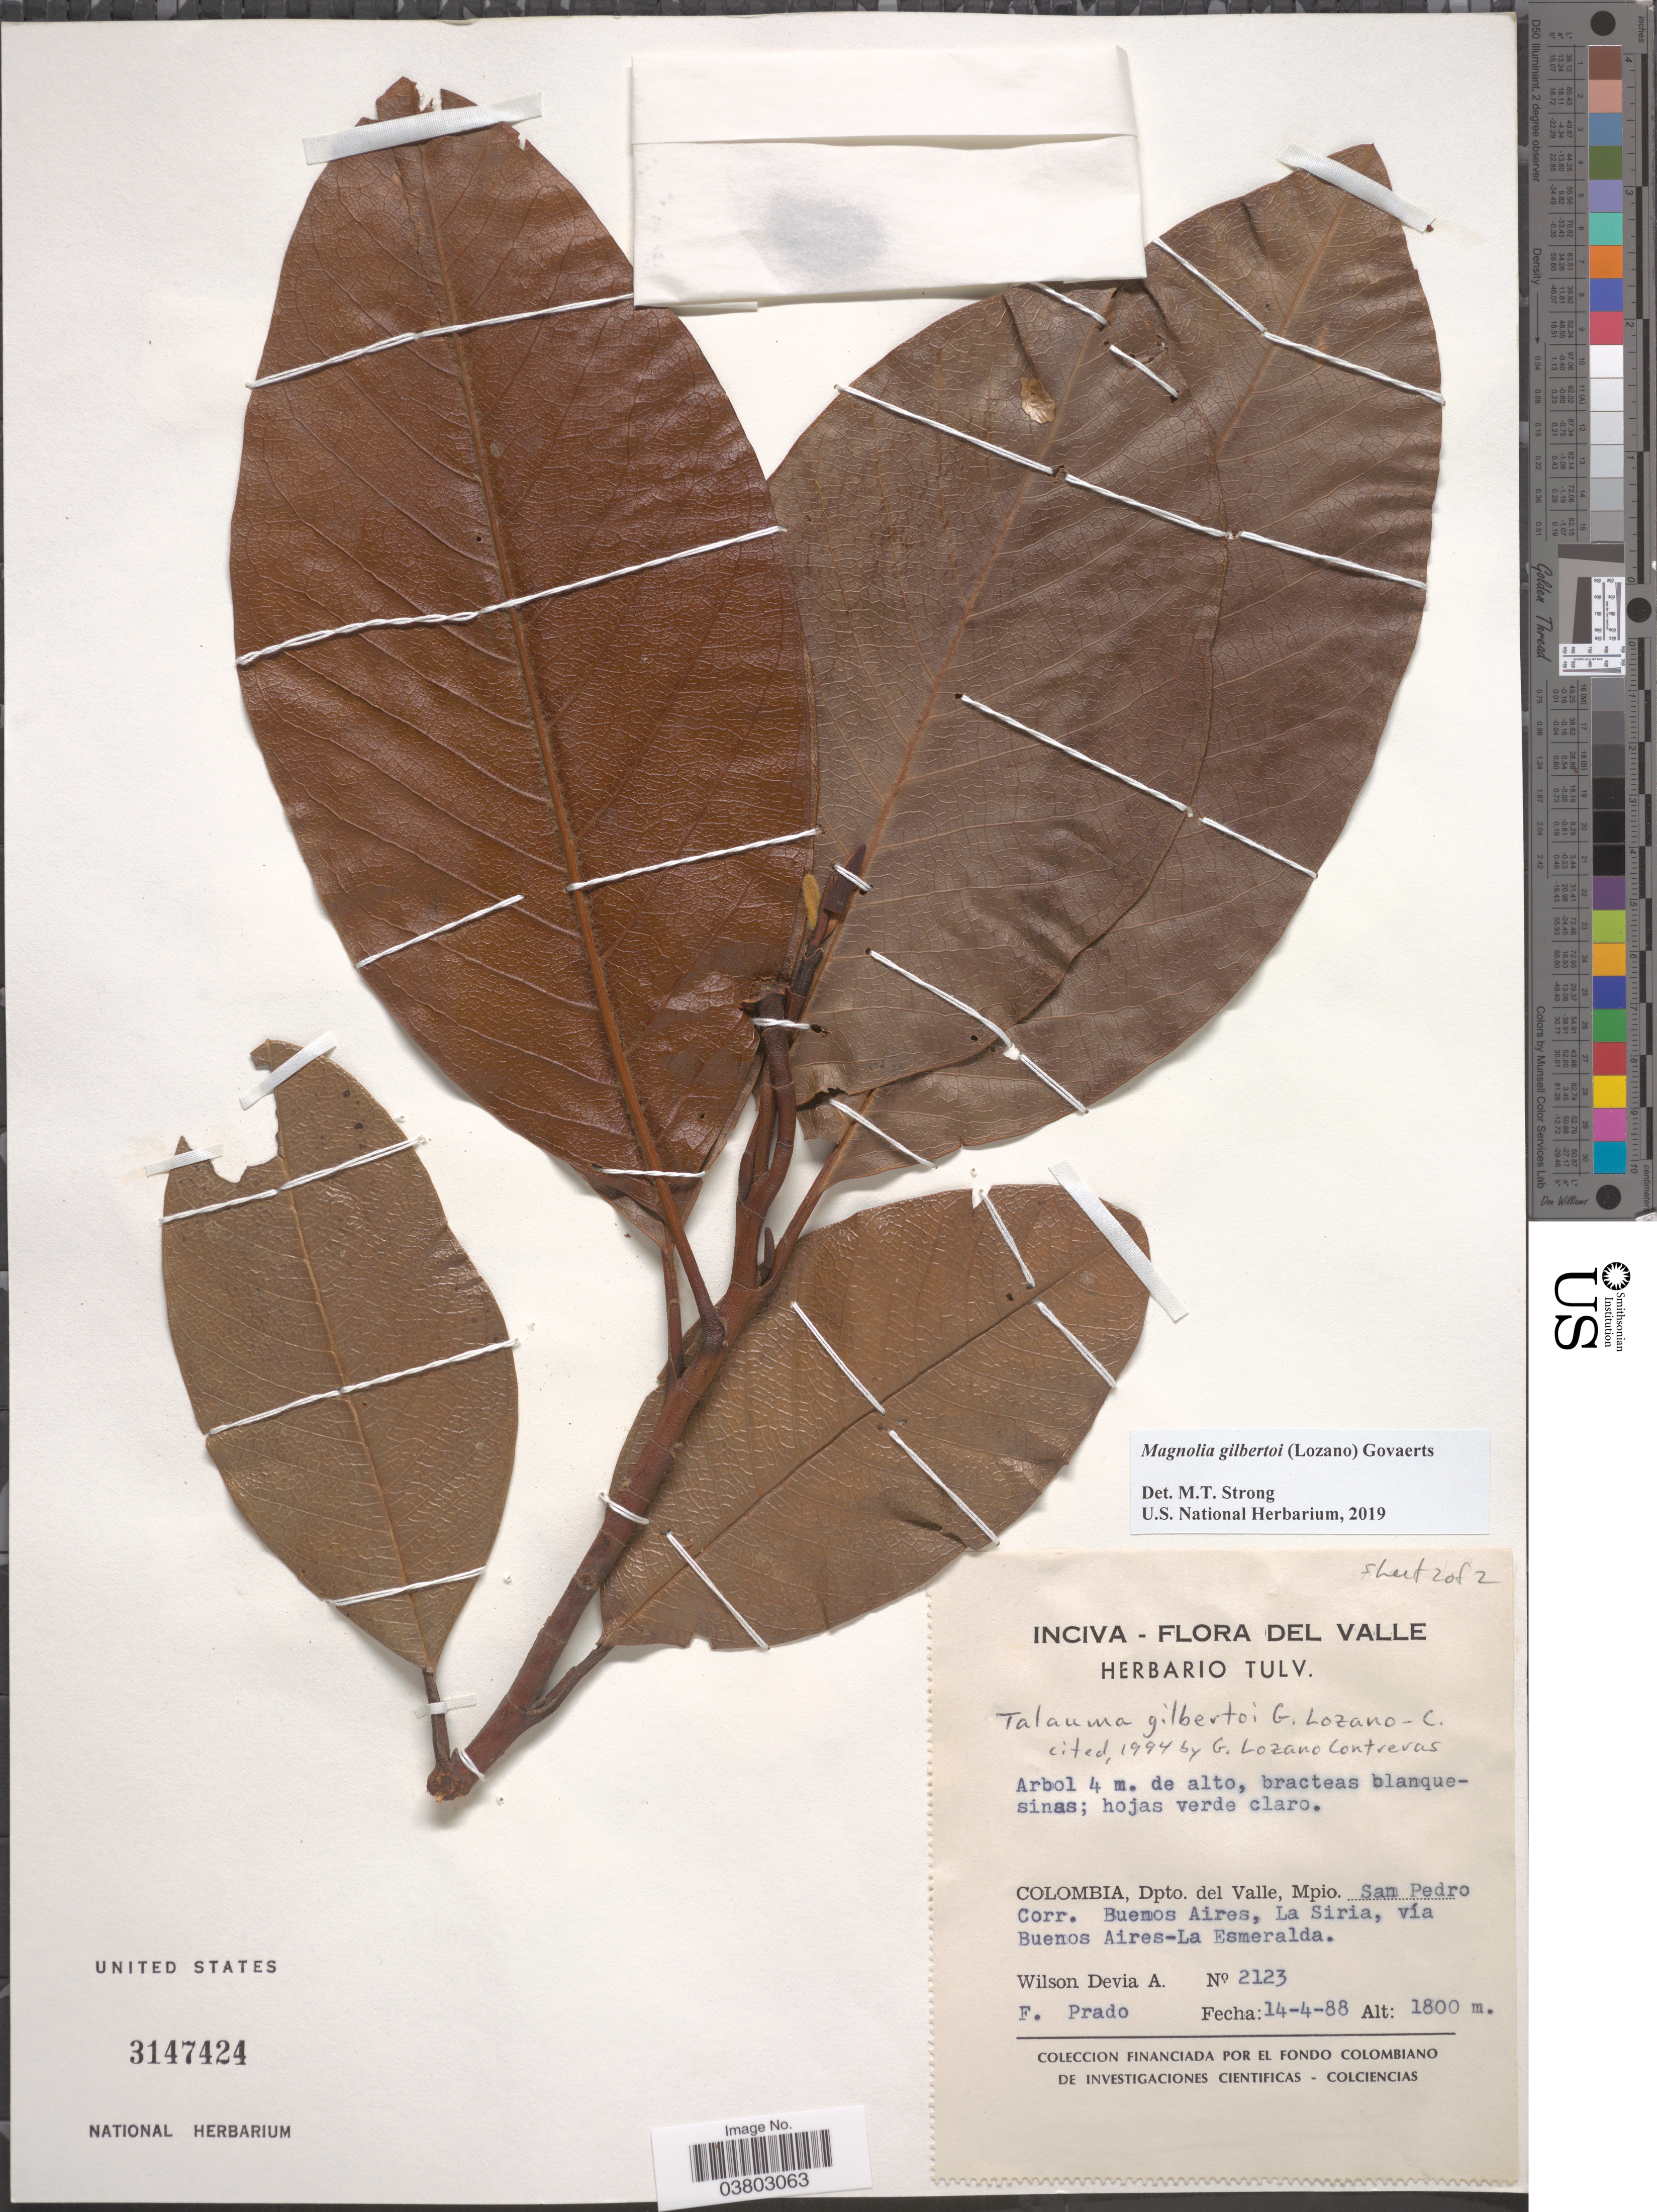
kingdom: Plantae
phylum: Tracheophyta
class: Magnoliopsida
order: Magnoliales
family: Magnoliaceae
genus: Magnolia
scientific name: Magnolia gilbertoi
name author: (Lozano) Govaerts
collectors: W. Devia A. & F. Prado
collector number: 2123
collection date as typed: Transcribed d/m/y: 14/4/88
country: Colombia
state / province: Valle del Cauca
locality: Dpto. del Valle, Mpio. San Pedro Corr. Buenos Aires, La Siria, vía Buenos Aires-La Esmeralda.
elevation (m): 1800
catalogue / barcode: US 3147424